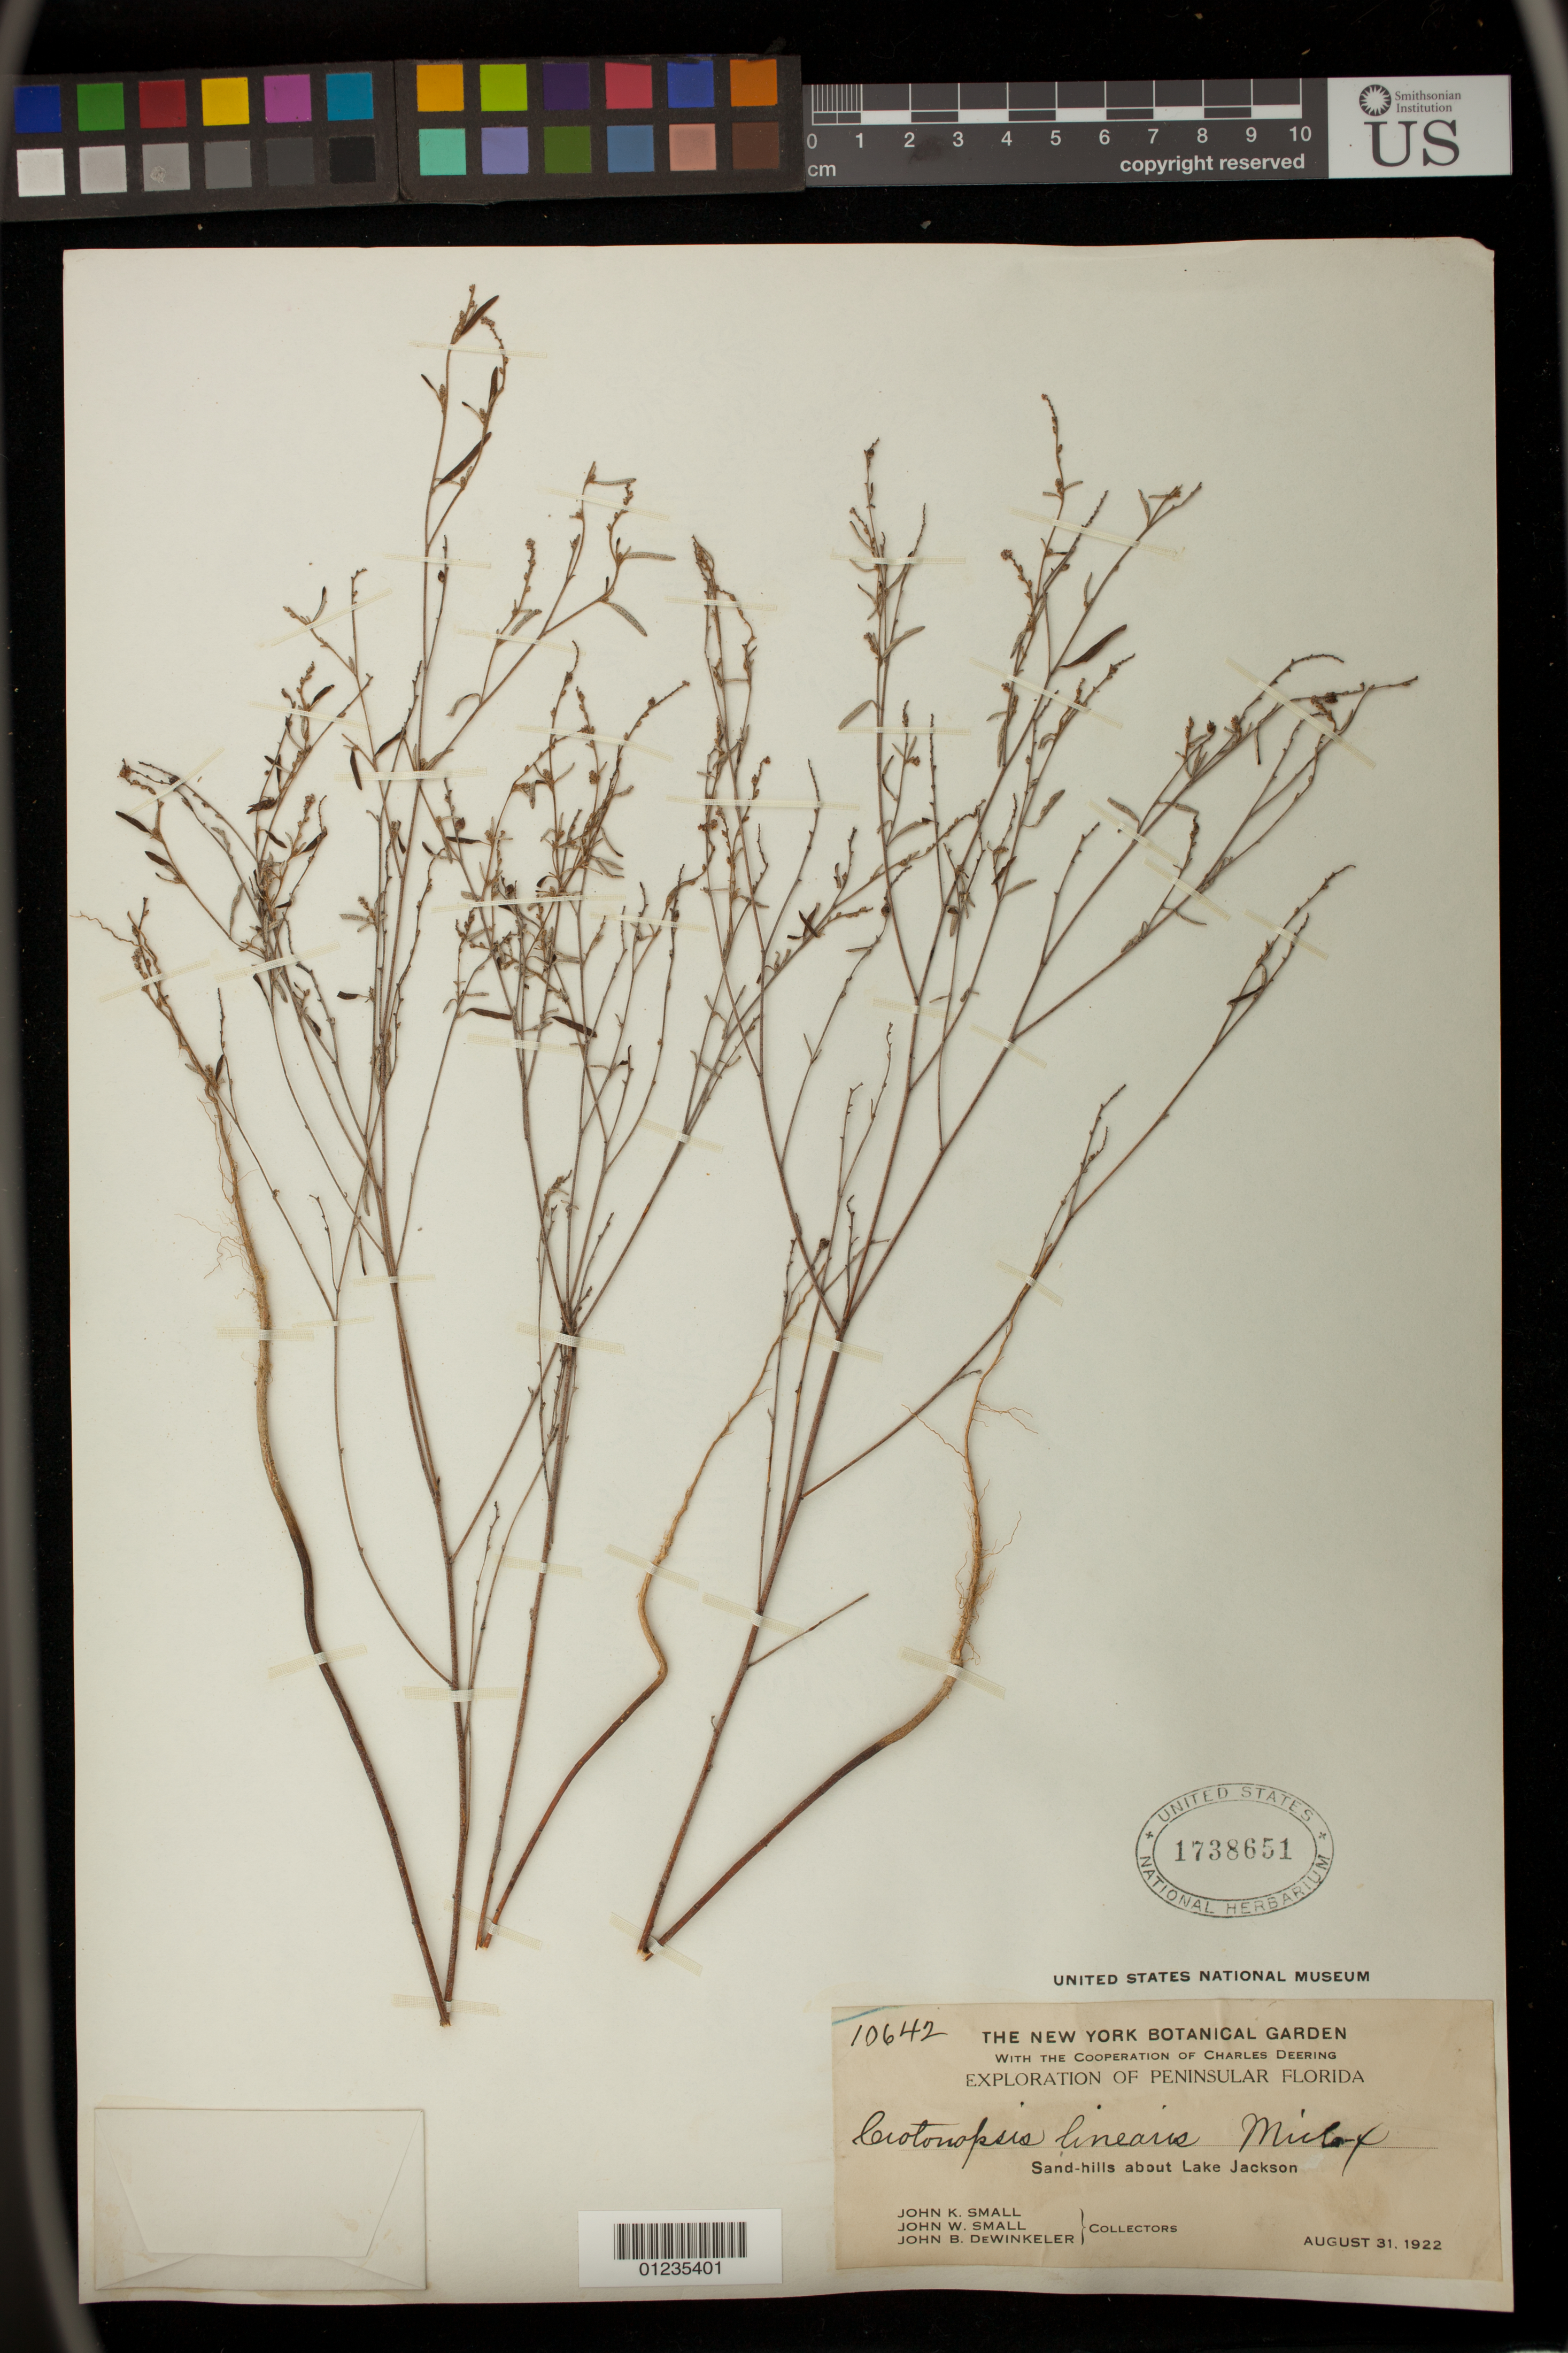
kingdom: Plantae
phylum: Tracheophyta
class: Magnoliopsida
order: Malpighiales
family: Euphorbiaceae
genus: Crotonopsis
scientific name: Crotonopsis linearis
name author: Michx.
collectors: J. K. Small, J. Small & J. DeWinkeler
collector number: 10642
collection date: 1922-08-31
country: United States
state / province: Florida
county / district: Leon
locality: Sand-hills about Lake Jackson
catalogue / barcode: US 1738651